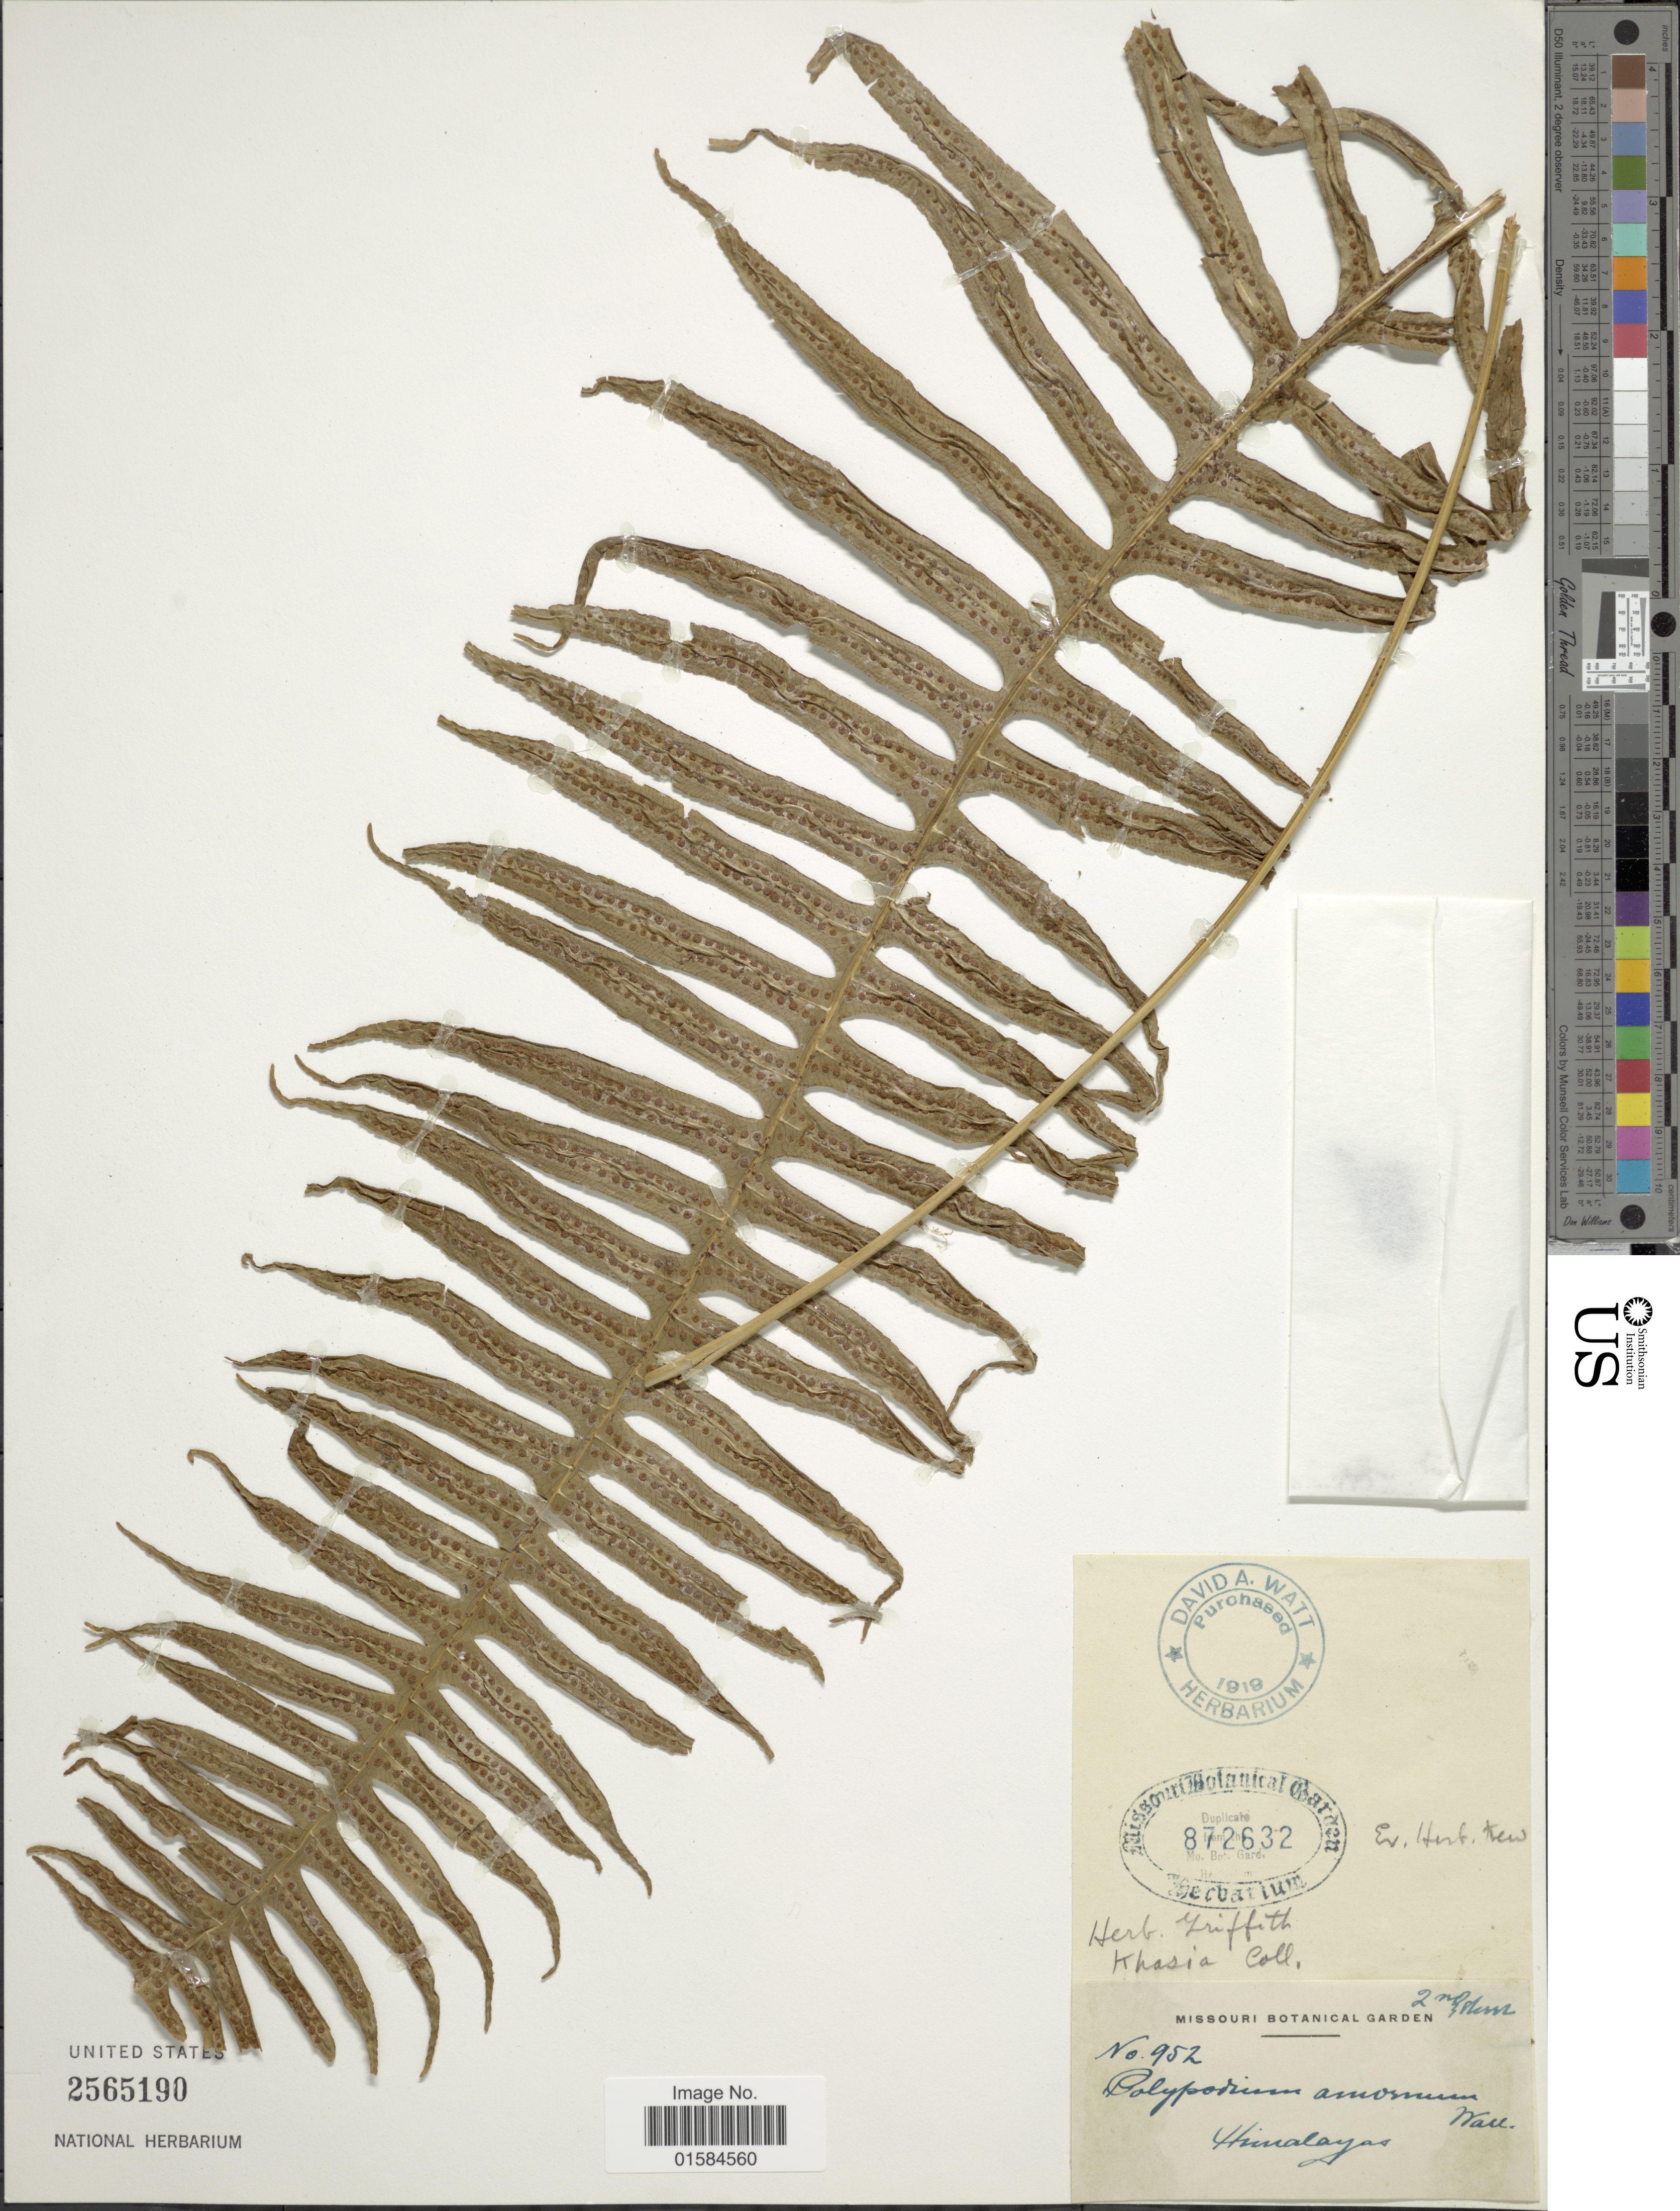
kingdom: Plantae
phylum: Tracheophyta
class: Polypodiopsida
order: Polypodiales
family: Polypodiaceae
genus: Goniophlebium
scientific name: Goniophlebium amoenum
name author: (Wall. ex Mett.) J. Sm.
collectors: ex herb. Griffith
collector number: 952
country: India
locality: Khasia, Himalaya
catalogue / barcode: US 2565190